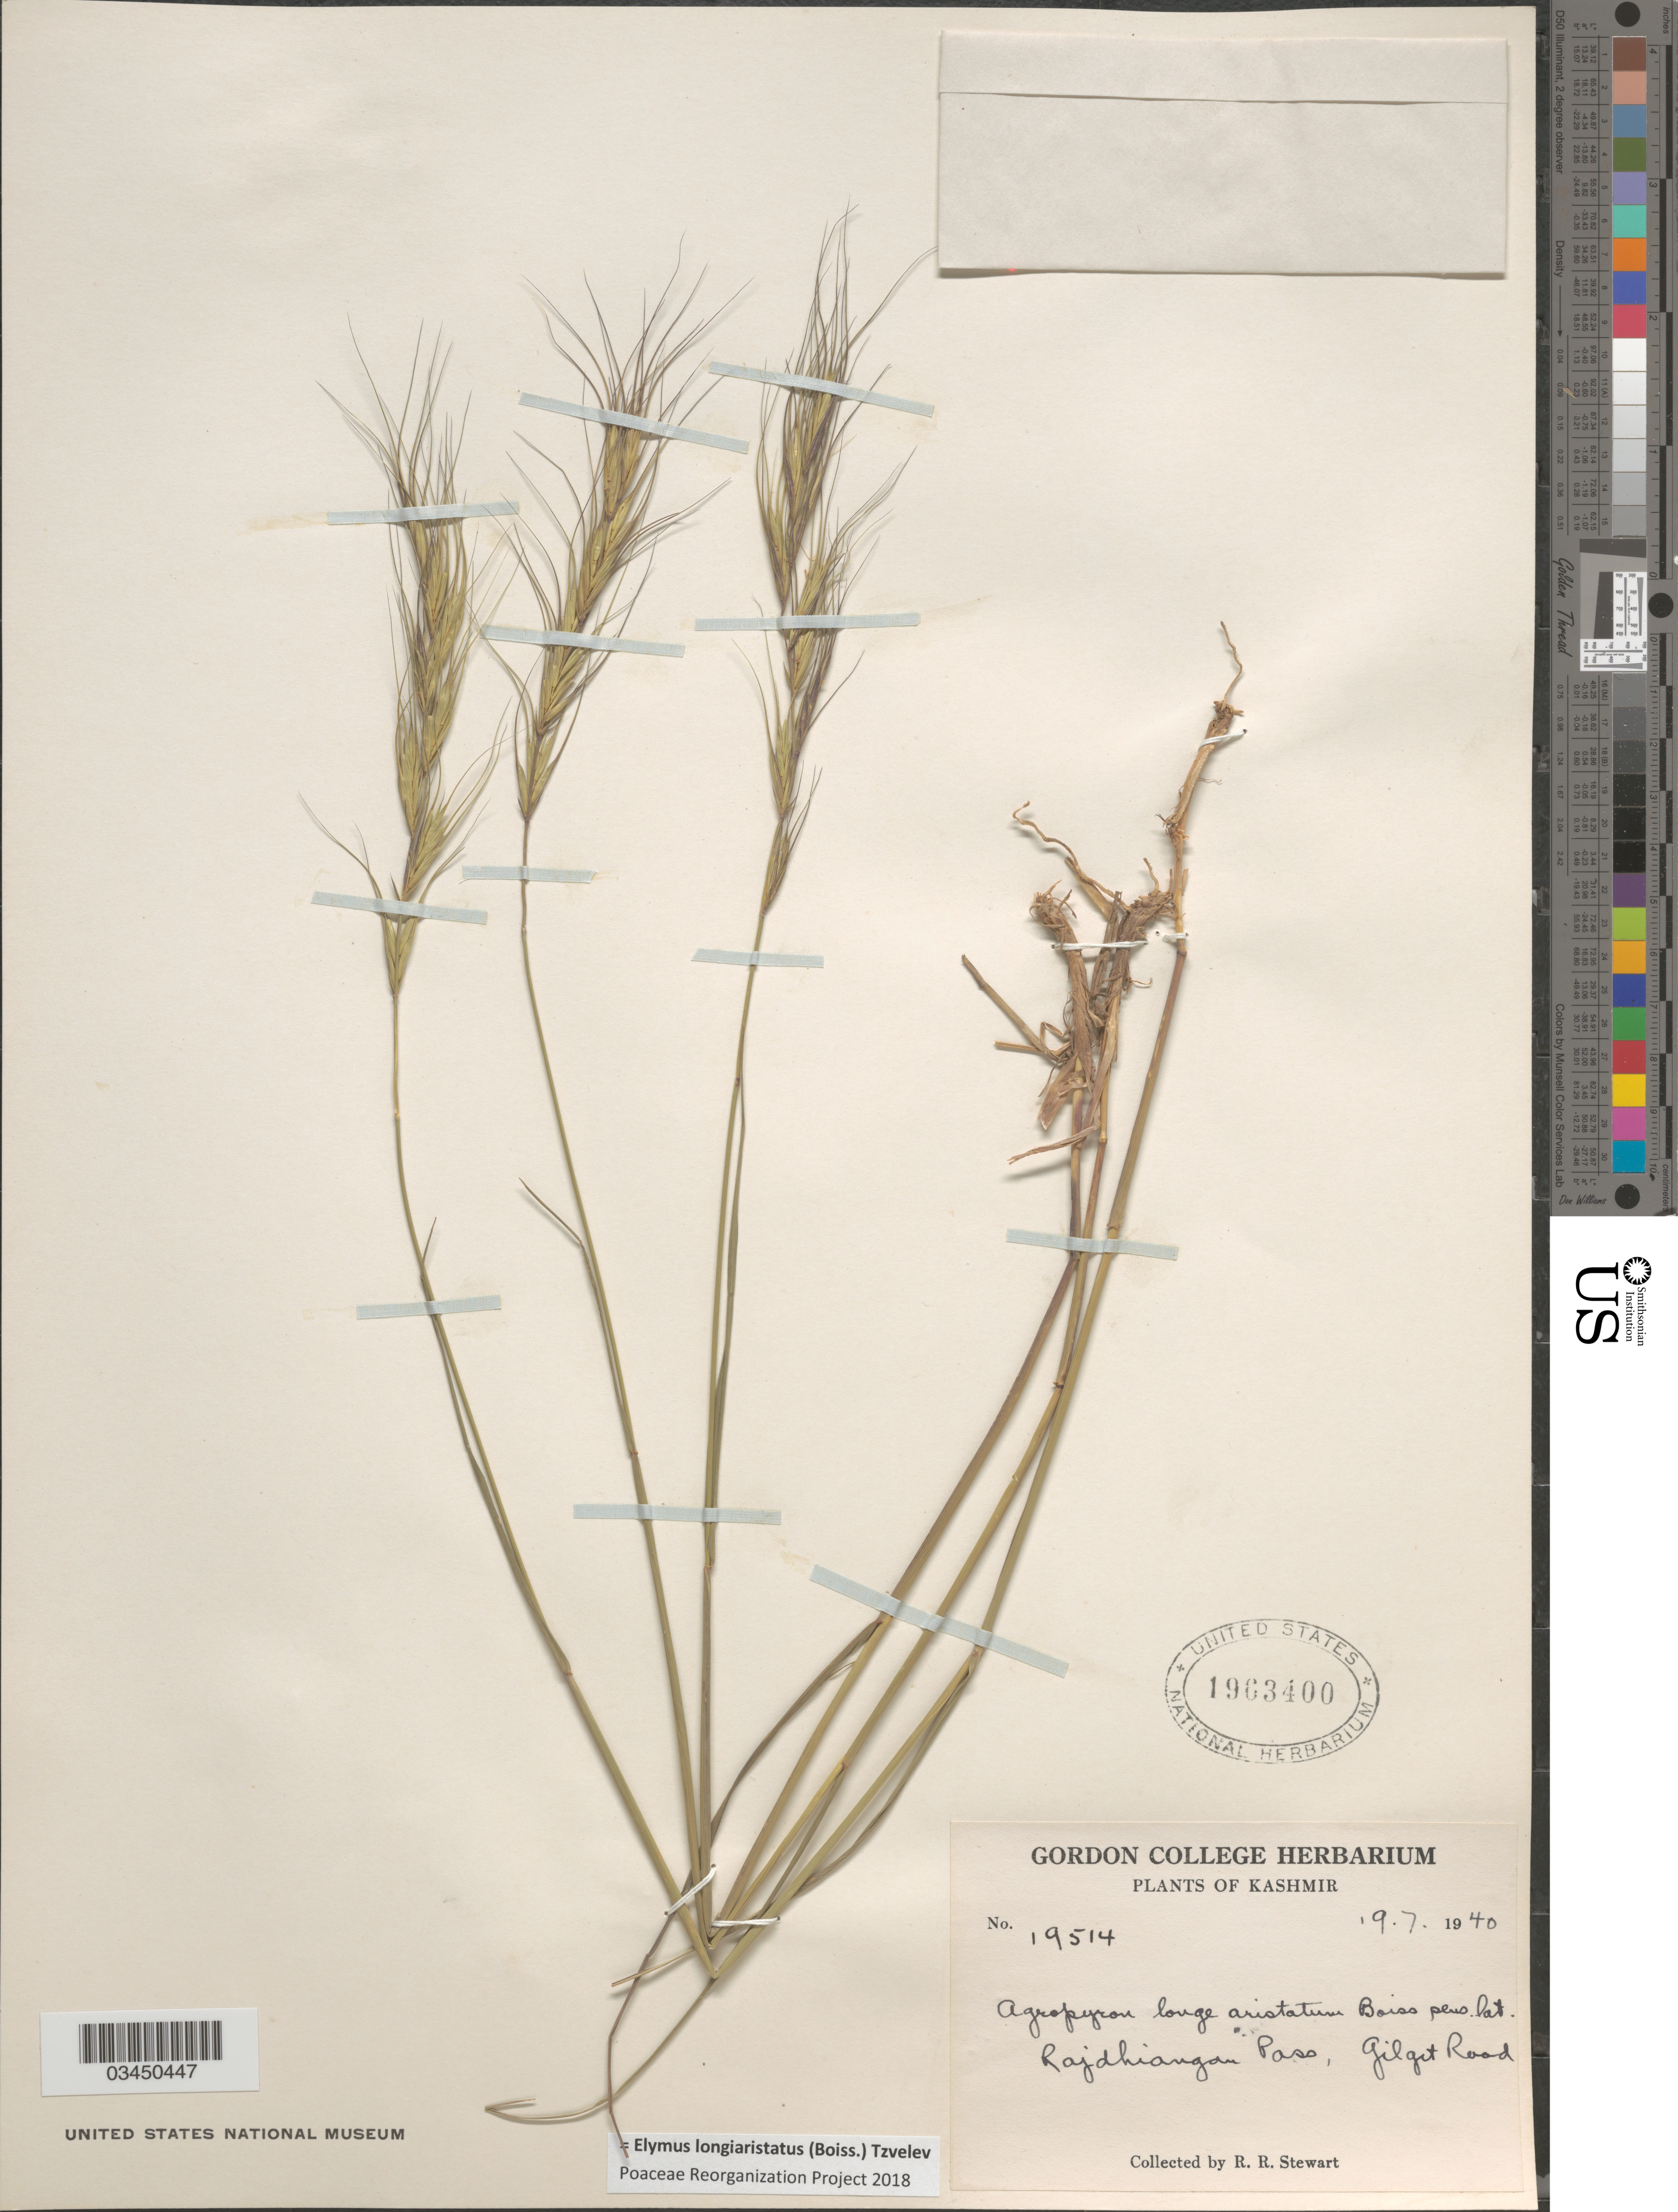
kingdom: Plantae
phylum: Tracheophyta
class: Liliopsida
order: Poales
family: Poaceae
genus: Elymus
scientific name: Elymus longiaristatus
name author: (Boiss.) Tzvelev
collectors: R. Stewart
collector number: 19514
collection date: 1940-07-19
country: India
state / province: Jammu and Kashmir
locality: Kashmir. Rajdhiangan Pass, Gilget Road.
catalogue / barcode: US 1963400